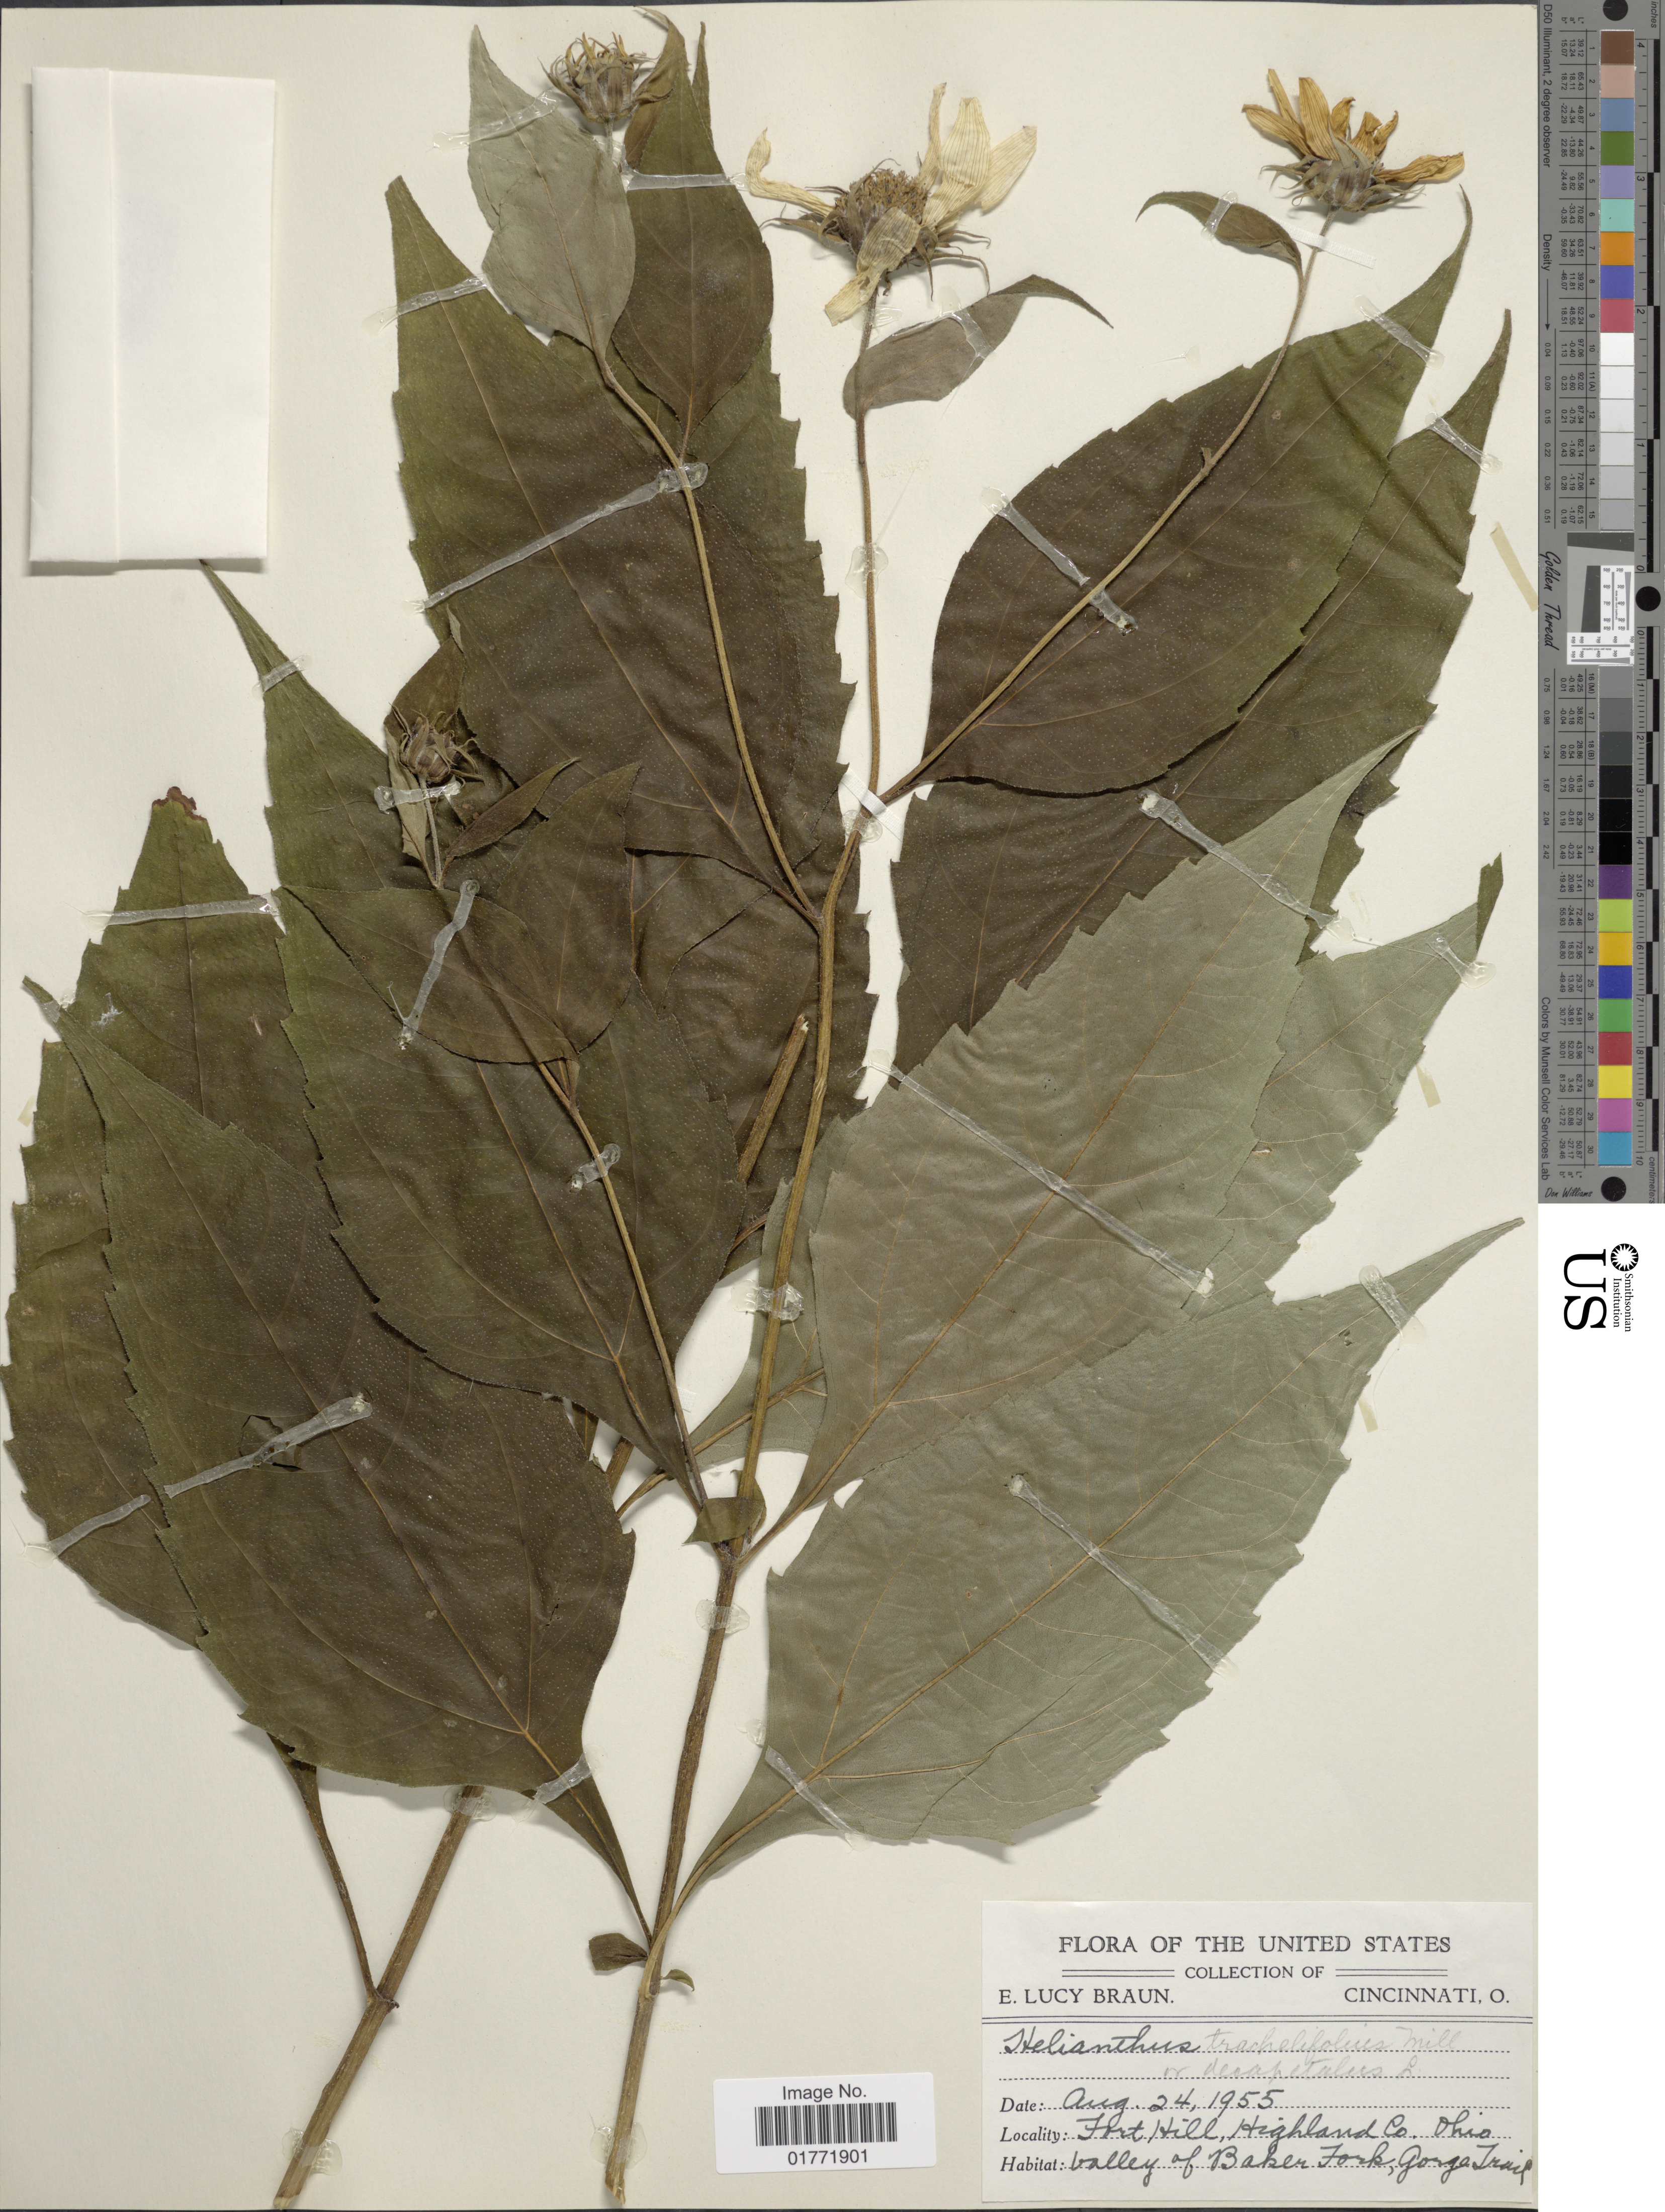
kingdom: Plantae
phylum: Tracheophyta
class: Magnoliopsida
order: Asterales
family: Asteraceae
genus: Helianthus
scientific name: Helianthus tracheliifolius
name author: Mill.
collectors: E. L. Braun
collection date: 1955-08-24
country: United States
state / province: Ohio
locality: Fort Hill, Highland Co., Ohio.Valley of Baker Fork, Gorge Trail.